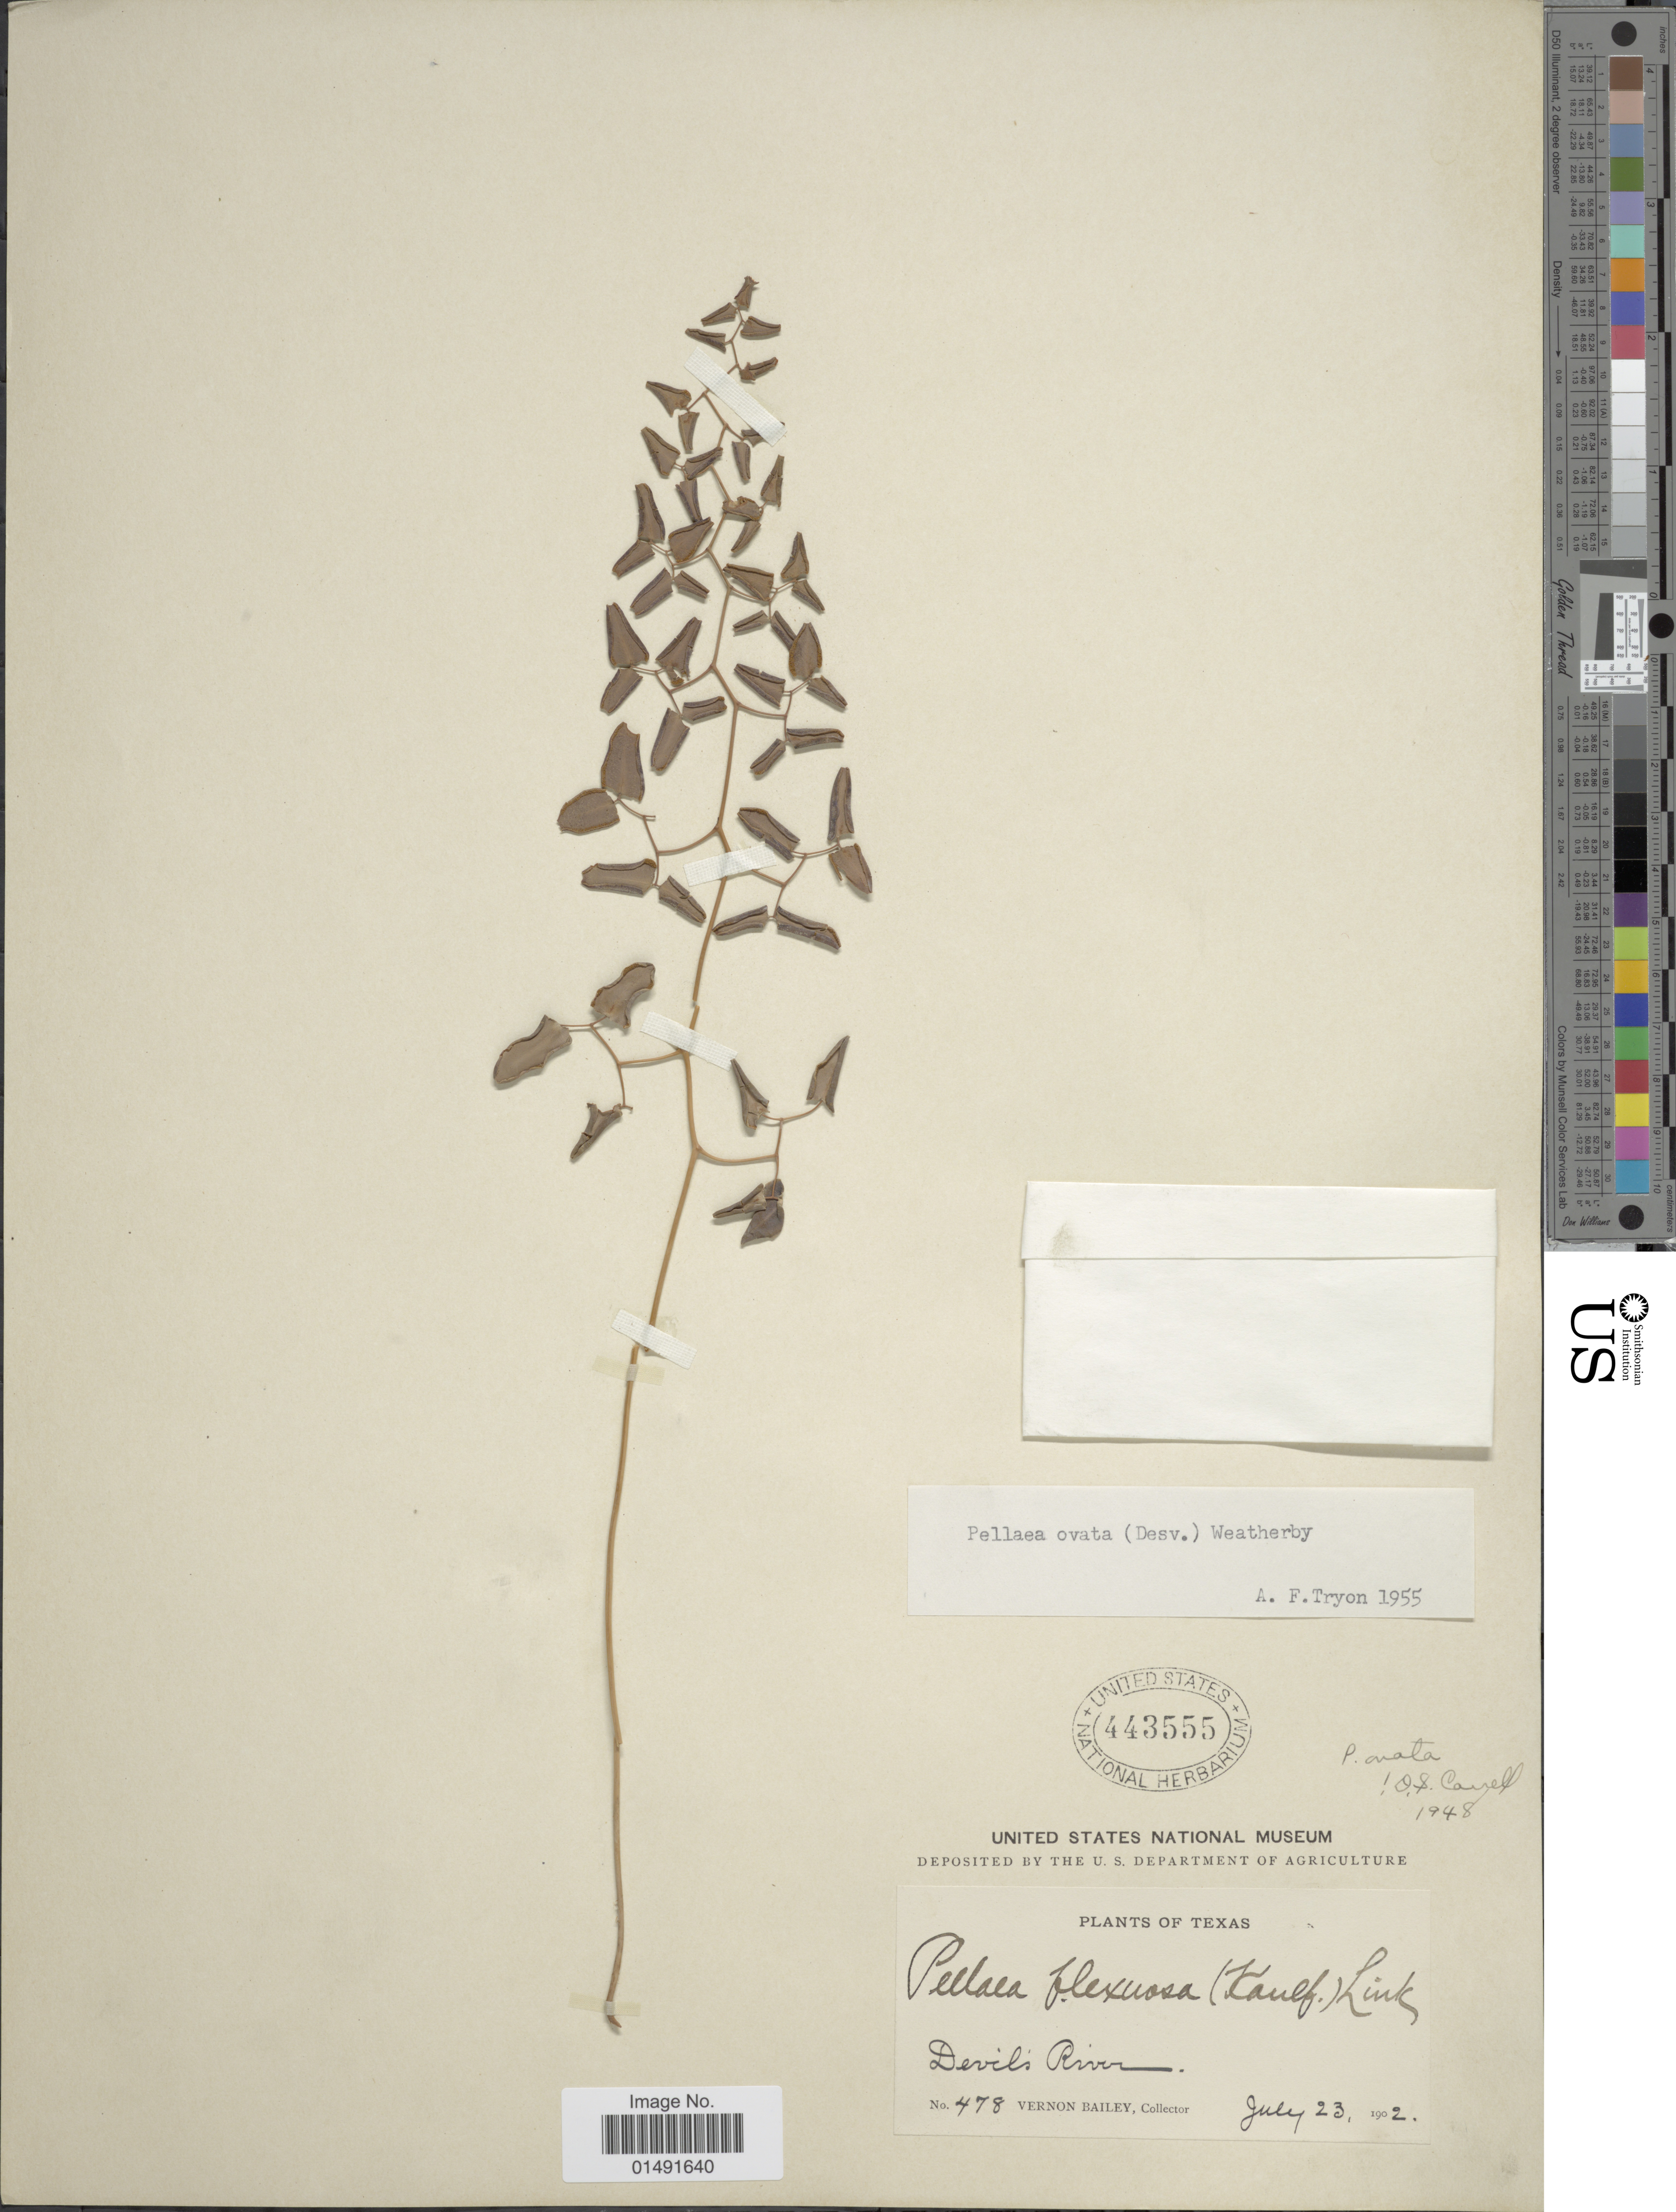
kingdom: Plantae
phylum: Tracheophyta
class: Polypodiopsida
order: Polypodiales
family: Pteridaceae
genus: Pellaea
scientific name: Pellaea ovata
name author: (Desv.) Weath.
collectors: V. O. Bailey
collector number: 478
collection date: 1902-07-23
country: United States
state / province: Texas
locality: Devils River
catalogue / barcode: US 443555